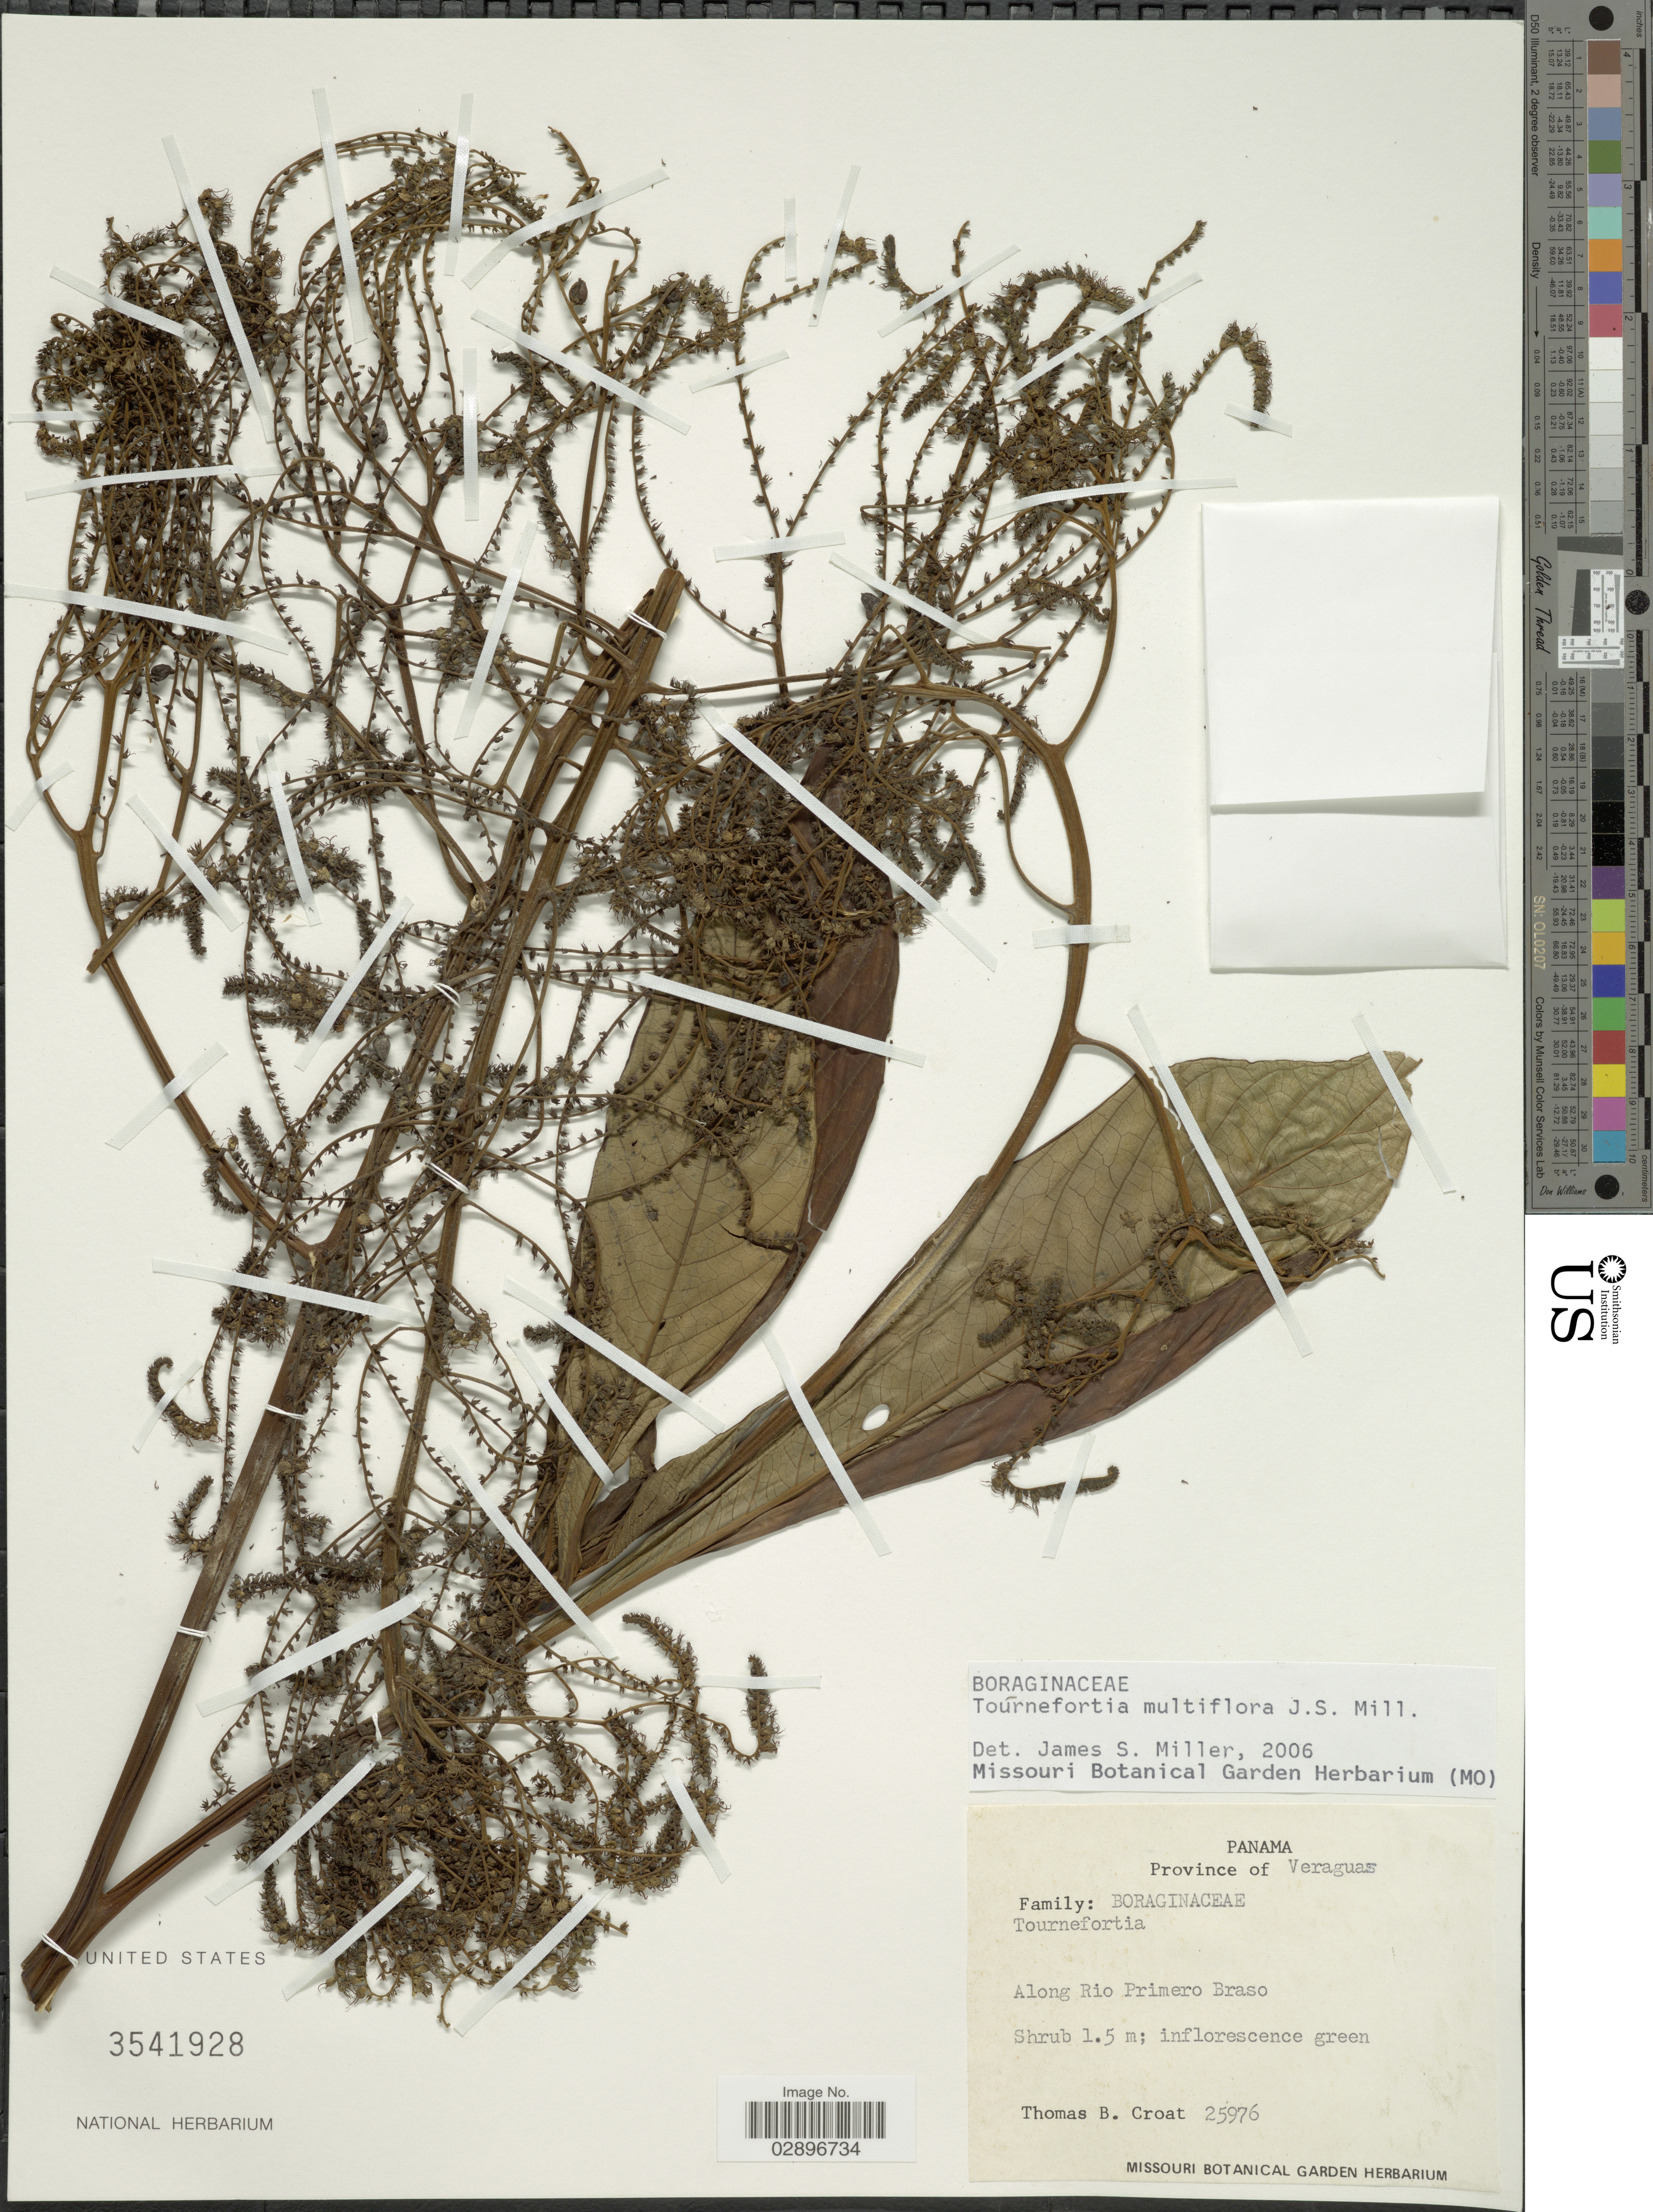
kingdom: Plantae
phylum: Tracheophyta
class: Magnoliopsida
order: Boraginales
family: Heliotropiaceae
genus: Tournefortia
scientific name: Tournefortia multiflora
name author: J.S. Mill.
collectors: T. B. Croat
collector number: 25976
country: Panama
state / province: Veraguas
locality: Along Rio Primero Braso.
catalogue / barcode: US 3541928